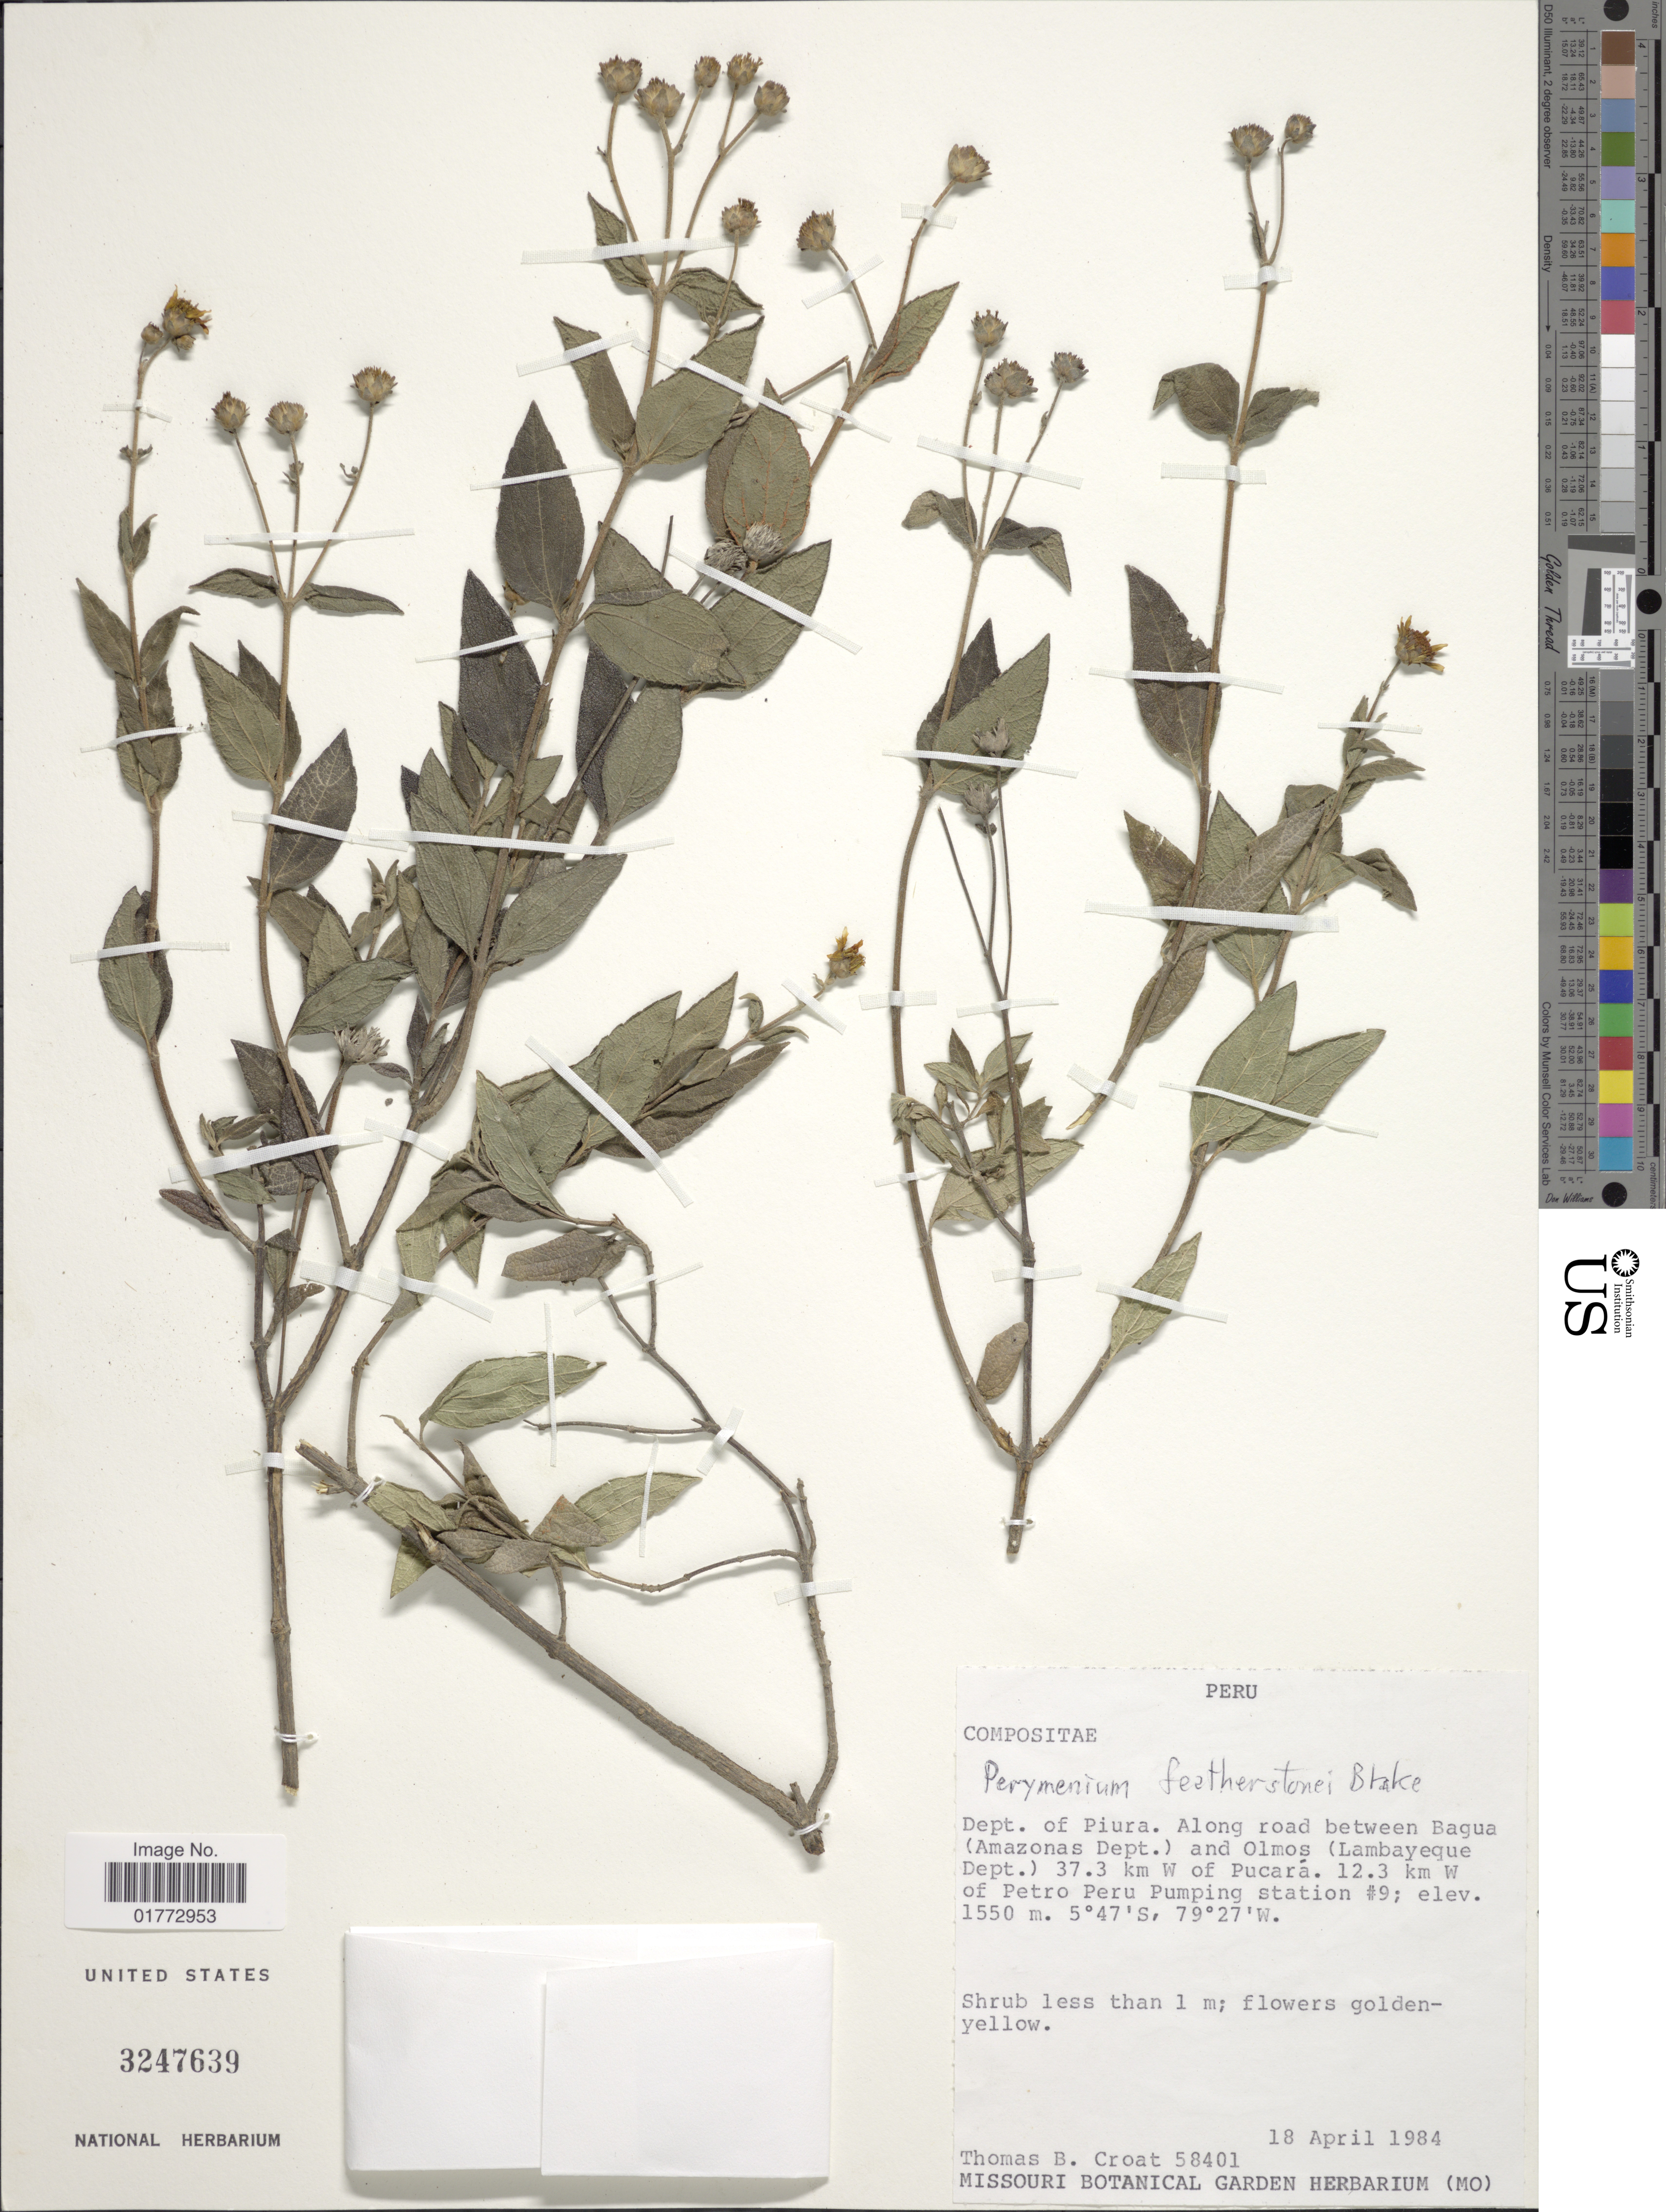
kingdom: Plantae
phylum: Tracheophyta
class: Magnoliopsida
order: Asterales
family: Asteraceae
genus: Perymenium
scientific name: Perymenium featherstonei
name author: S.F. Blake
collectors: T. B. Croat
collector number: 58401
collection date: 1984-04-18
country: Peru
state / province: Piura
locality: Along road between Bagua (Amazonas Dept.) and Olmos (Lambayeque Dept) 37.3 km W of Pucara. 12.3 km W of Petro Peru Pumping Station # 9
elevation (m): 1550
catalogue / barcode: US 3247639